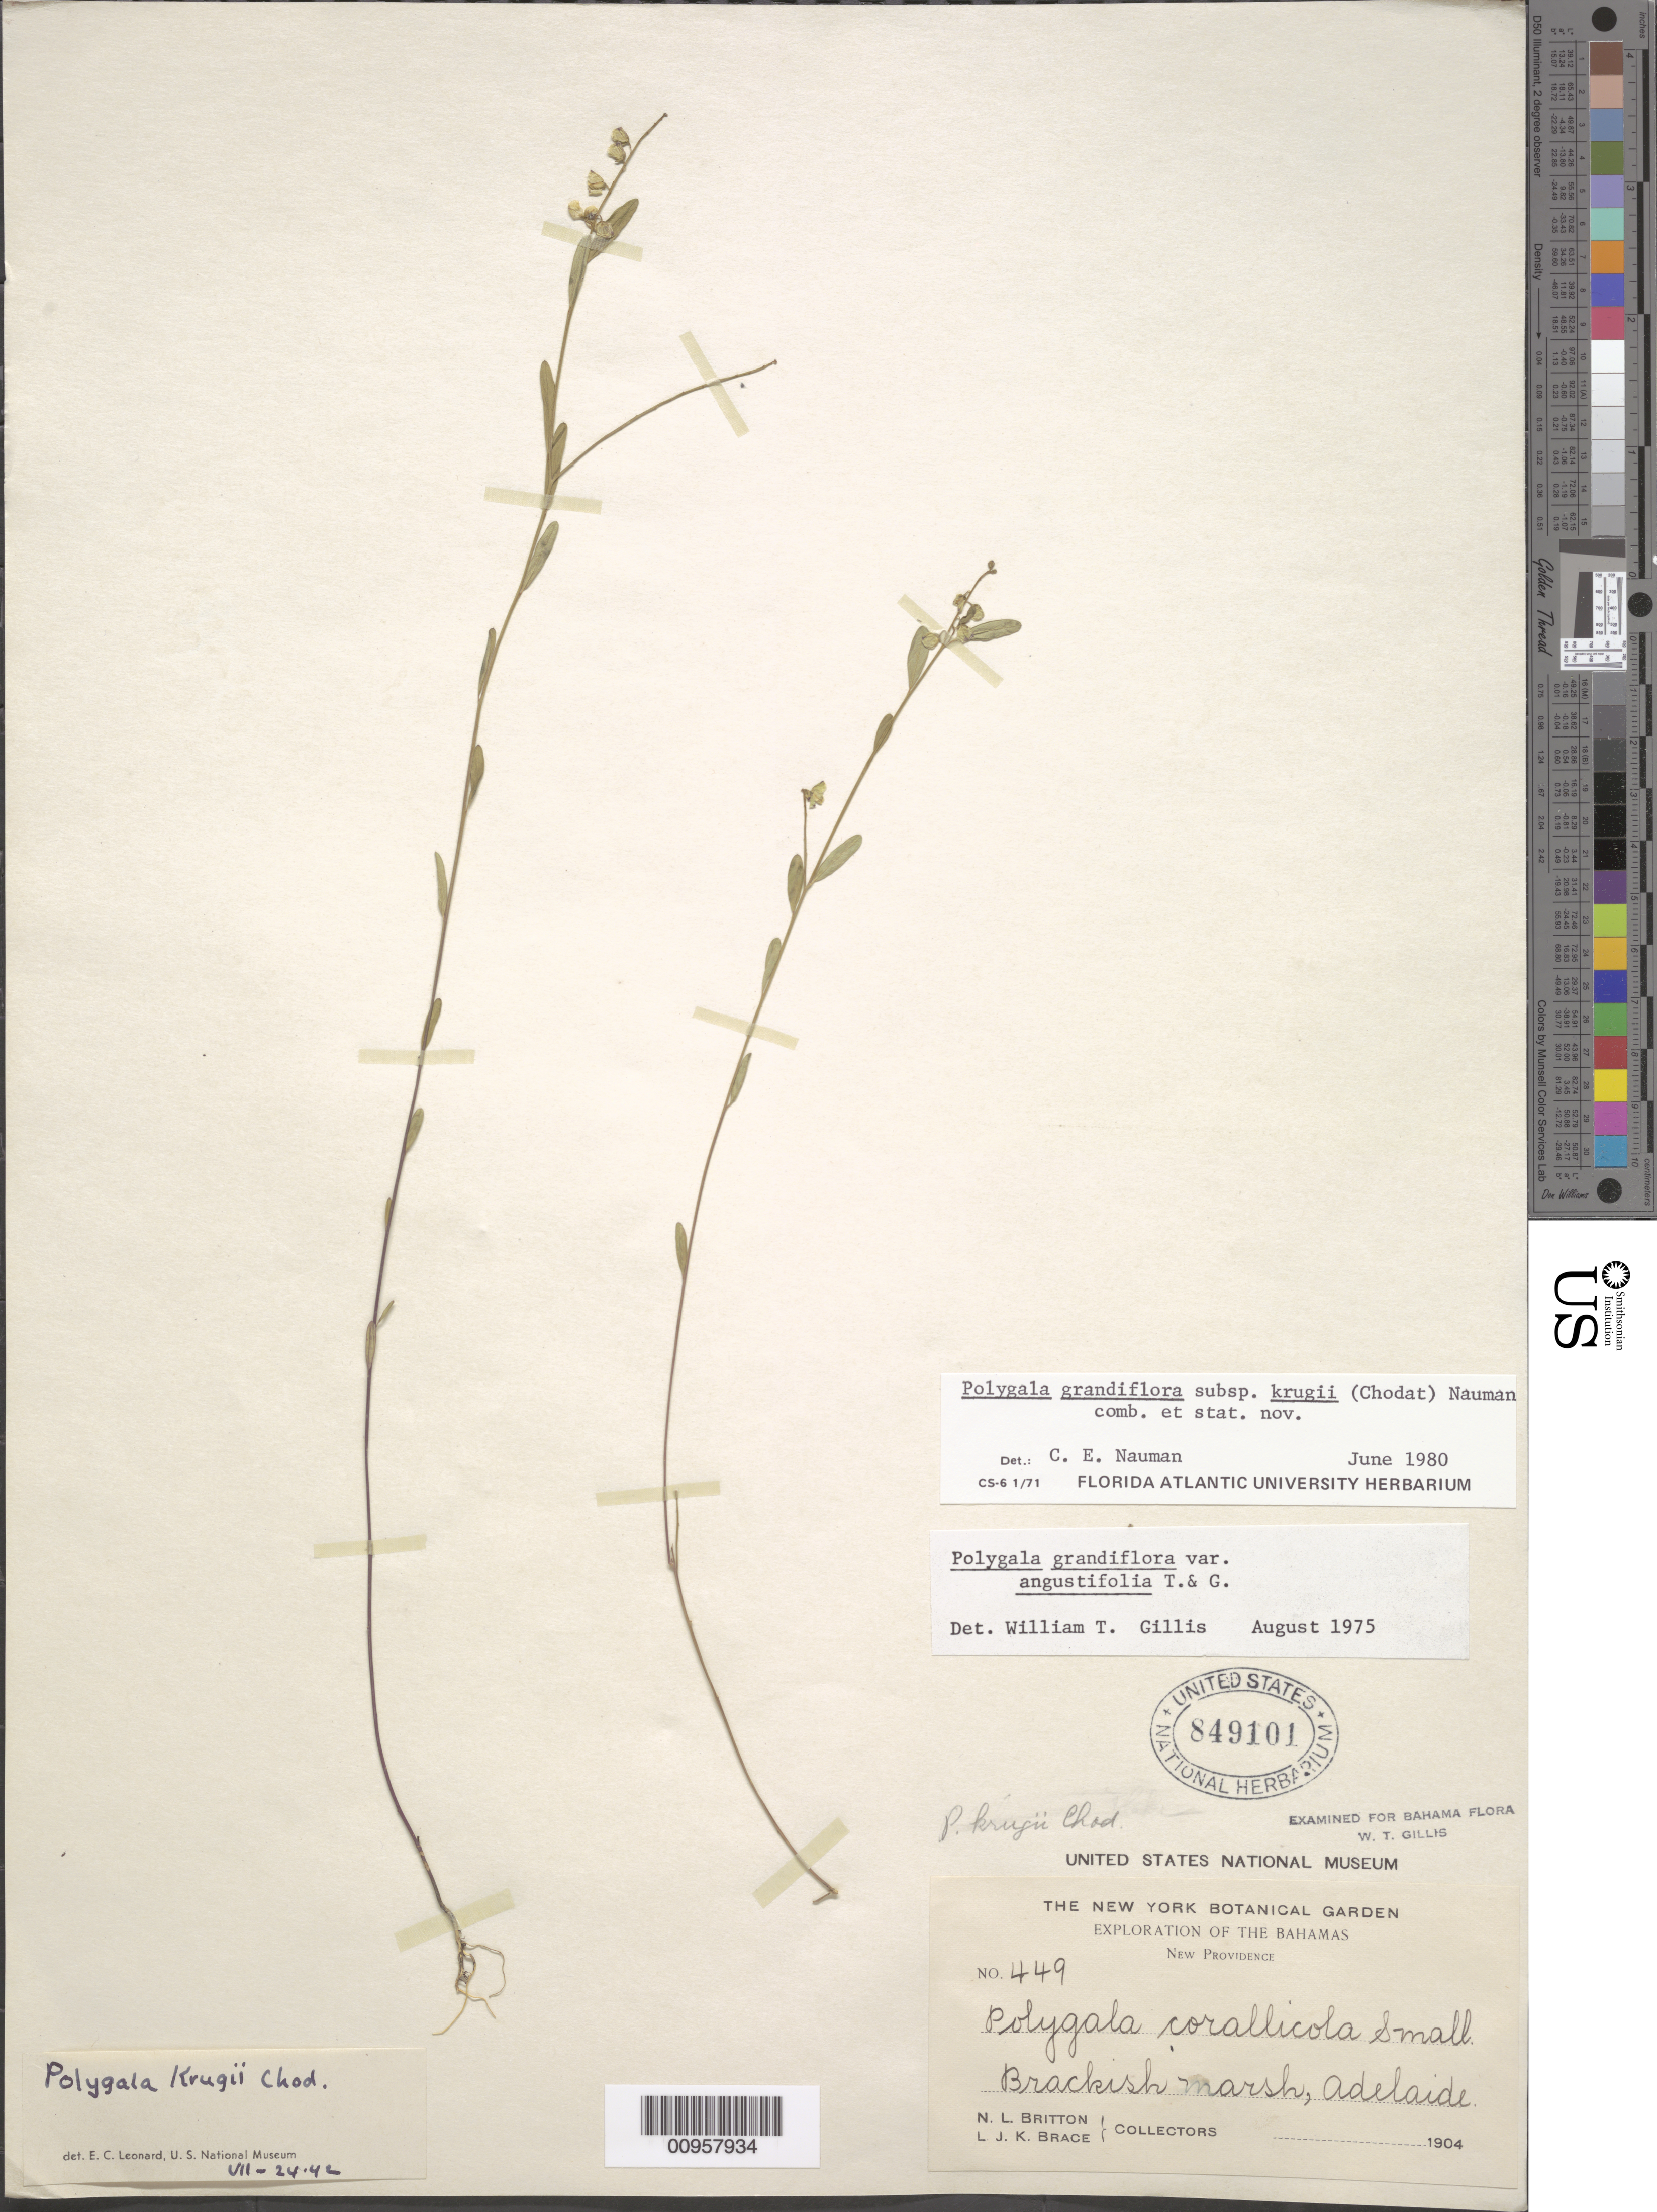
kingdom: Plantae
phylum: Tracheophyta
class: Magnoliopsida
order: Fabales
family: Polygalaceae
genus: Polygala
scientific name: Polygala krugii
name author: Chodat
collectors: N. Britton & L. J. K. Brace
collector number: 449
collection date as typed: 1904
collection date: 1904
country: Bahamas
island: New Providence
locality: Adelaide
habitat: Brackish marsh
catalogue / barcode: US 849101